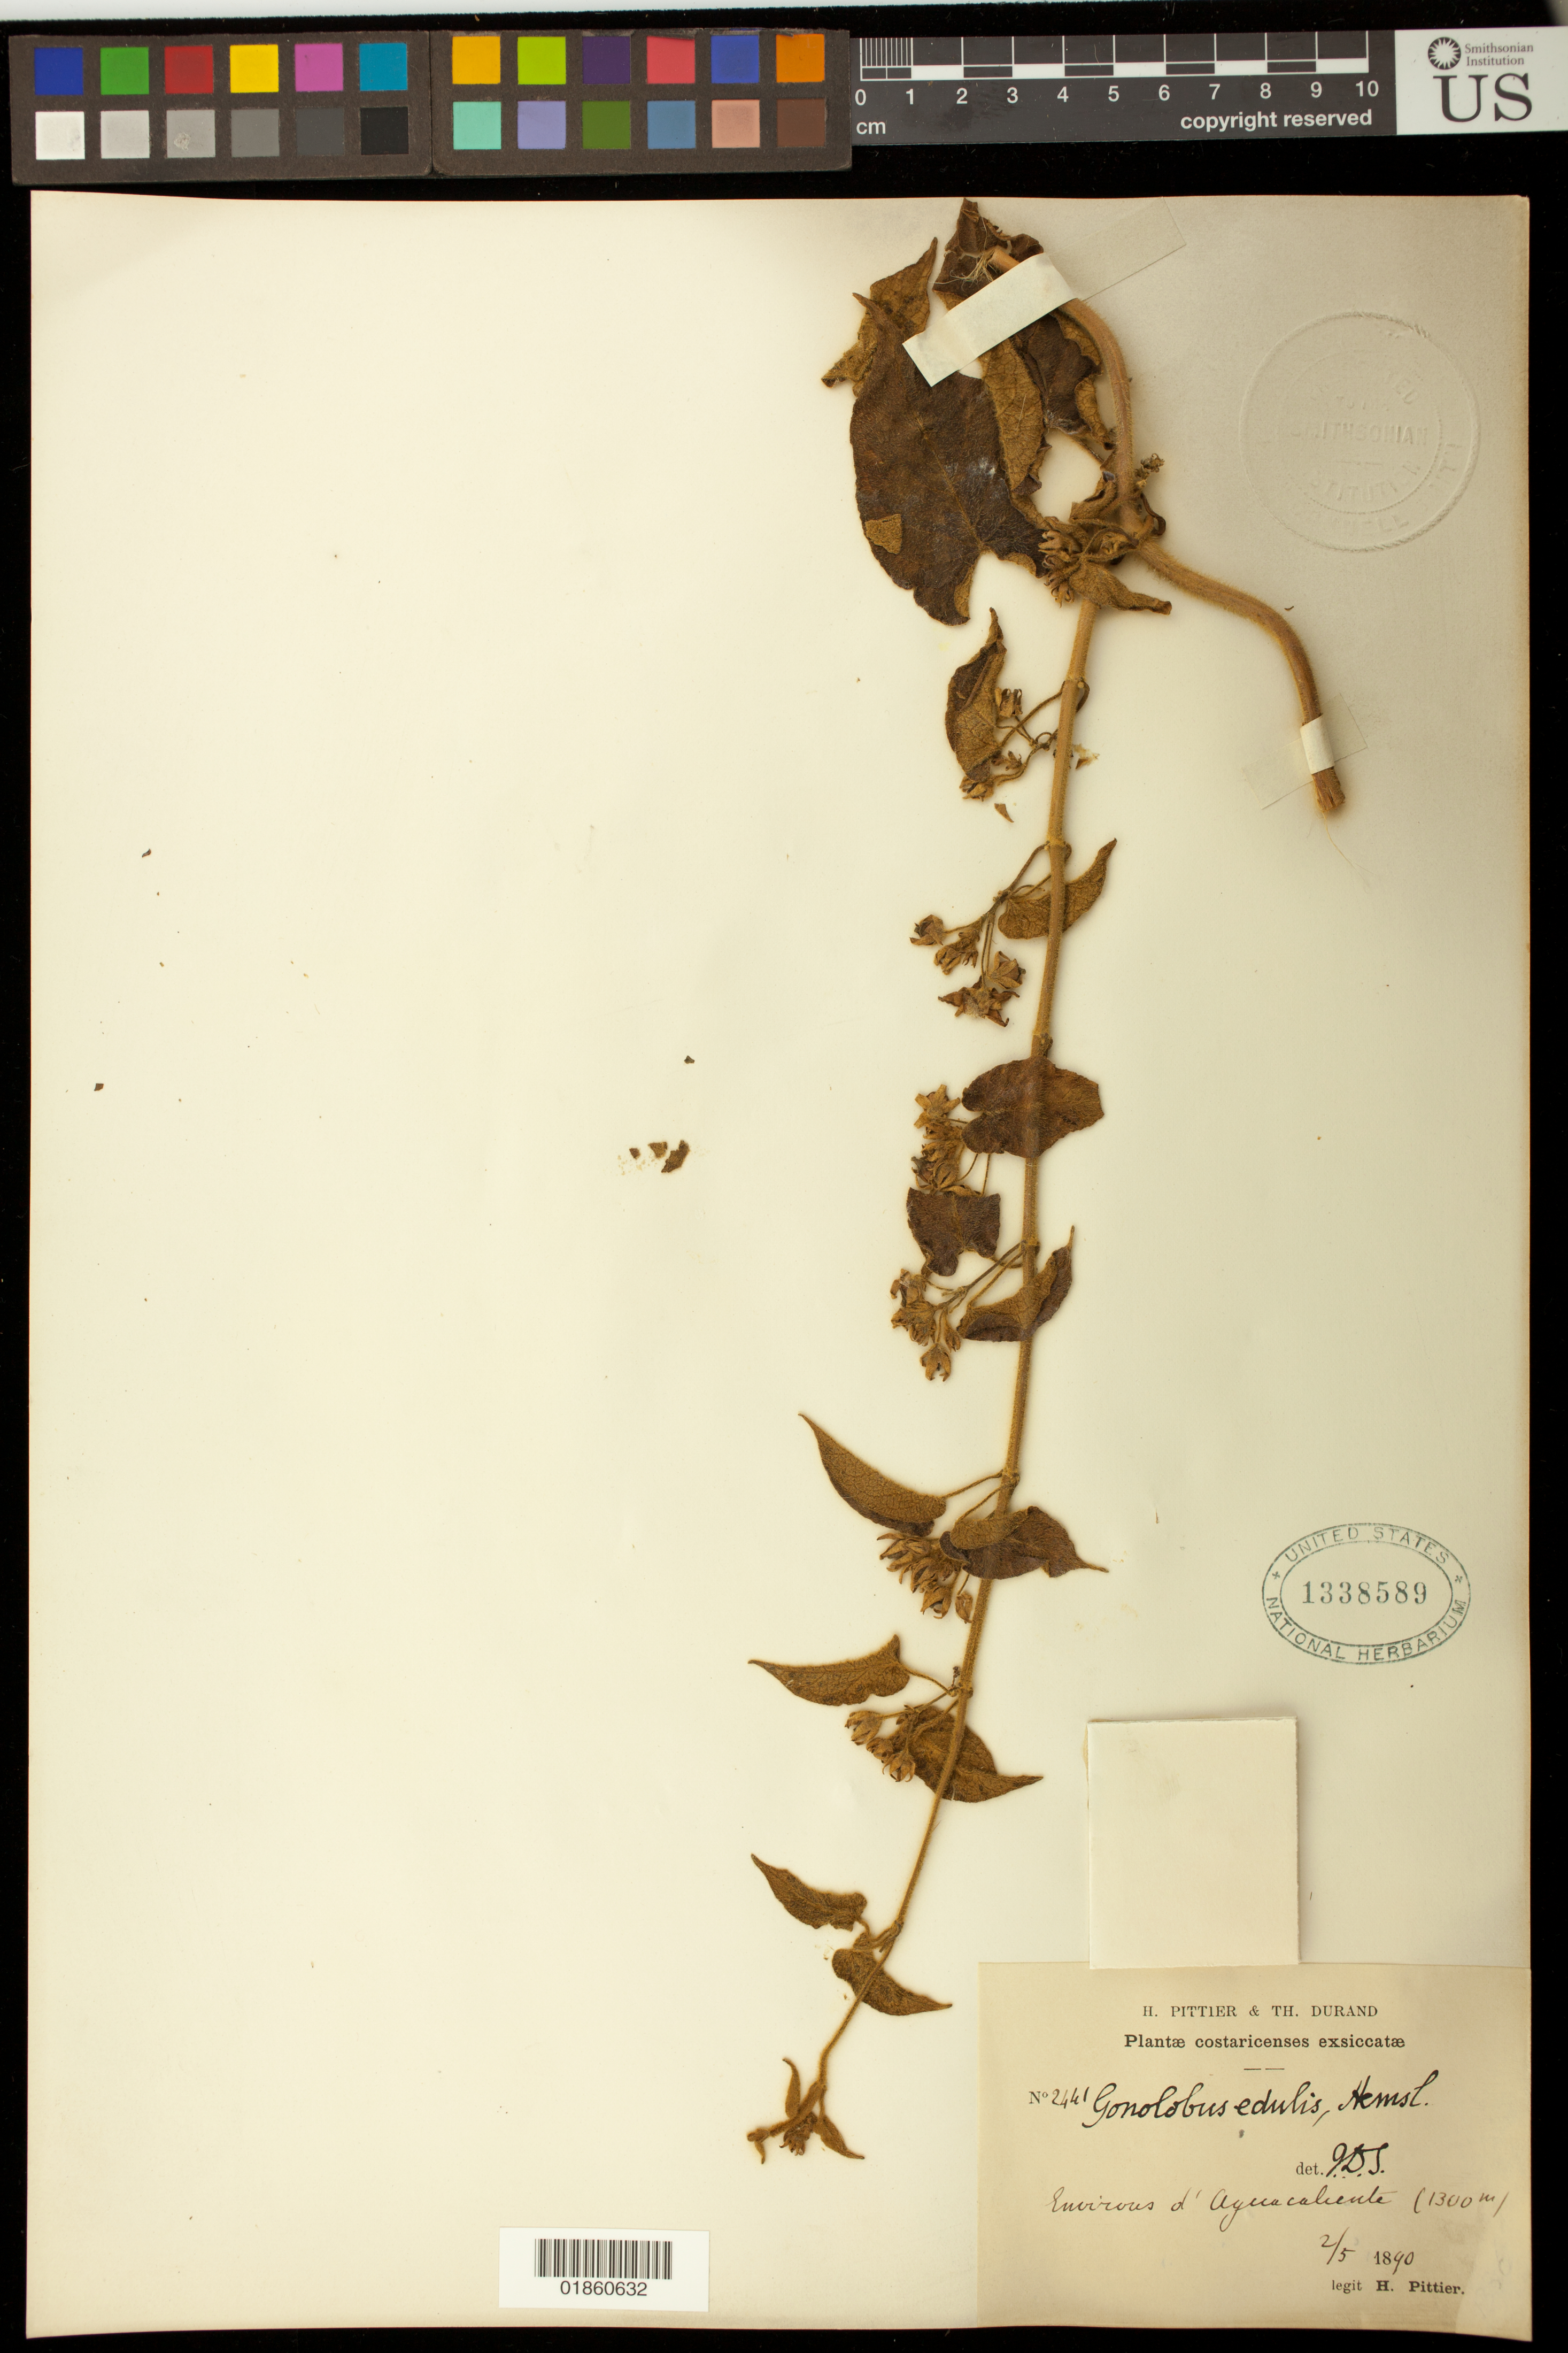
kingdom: Plantae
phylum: Tracheophyta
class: Magnoliopsida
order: Gentianales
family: Apocynaceae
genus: Gonolobus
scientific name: Gonolobus edulis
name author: Hemsl.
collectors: H. F. Pittier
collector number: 2441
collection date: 1890-05-02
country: Costa Rica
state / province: Guanacaste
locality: Environs d'Aguacaliente [Agua Caliente]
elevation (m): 1300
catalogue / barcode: US 1338589